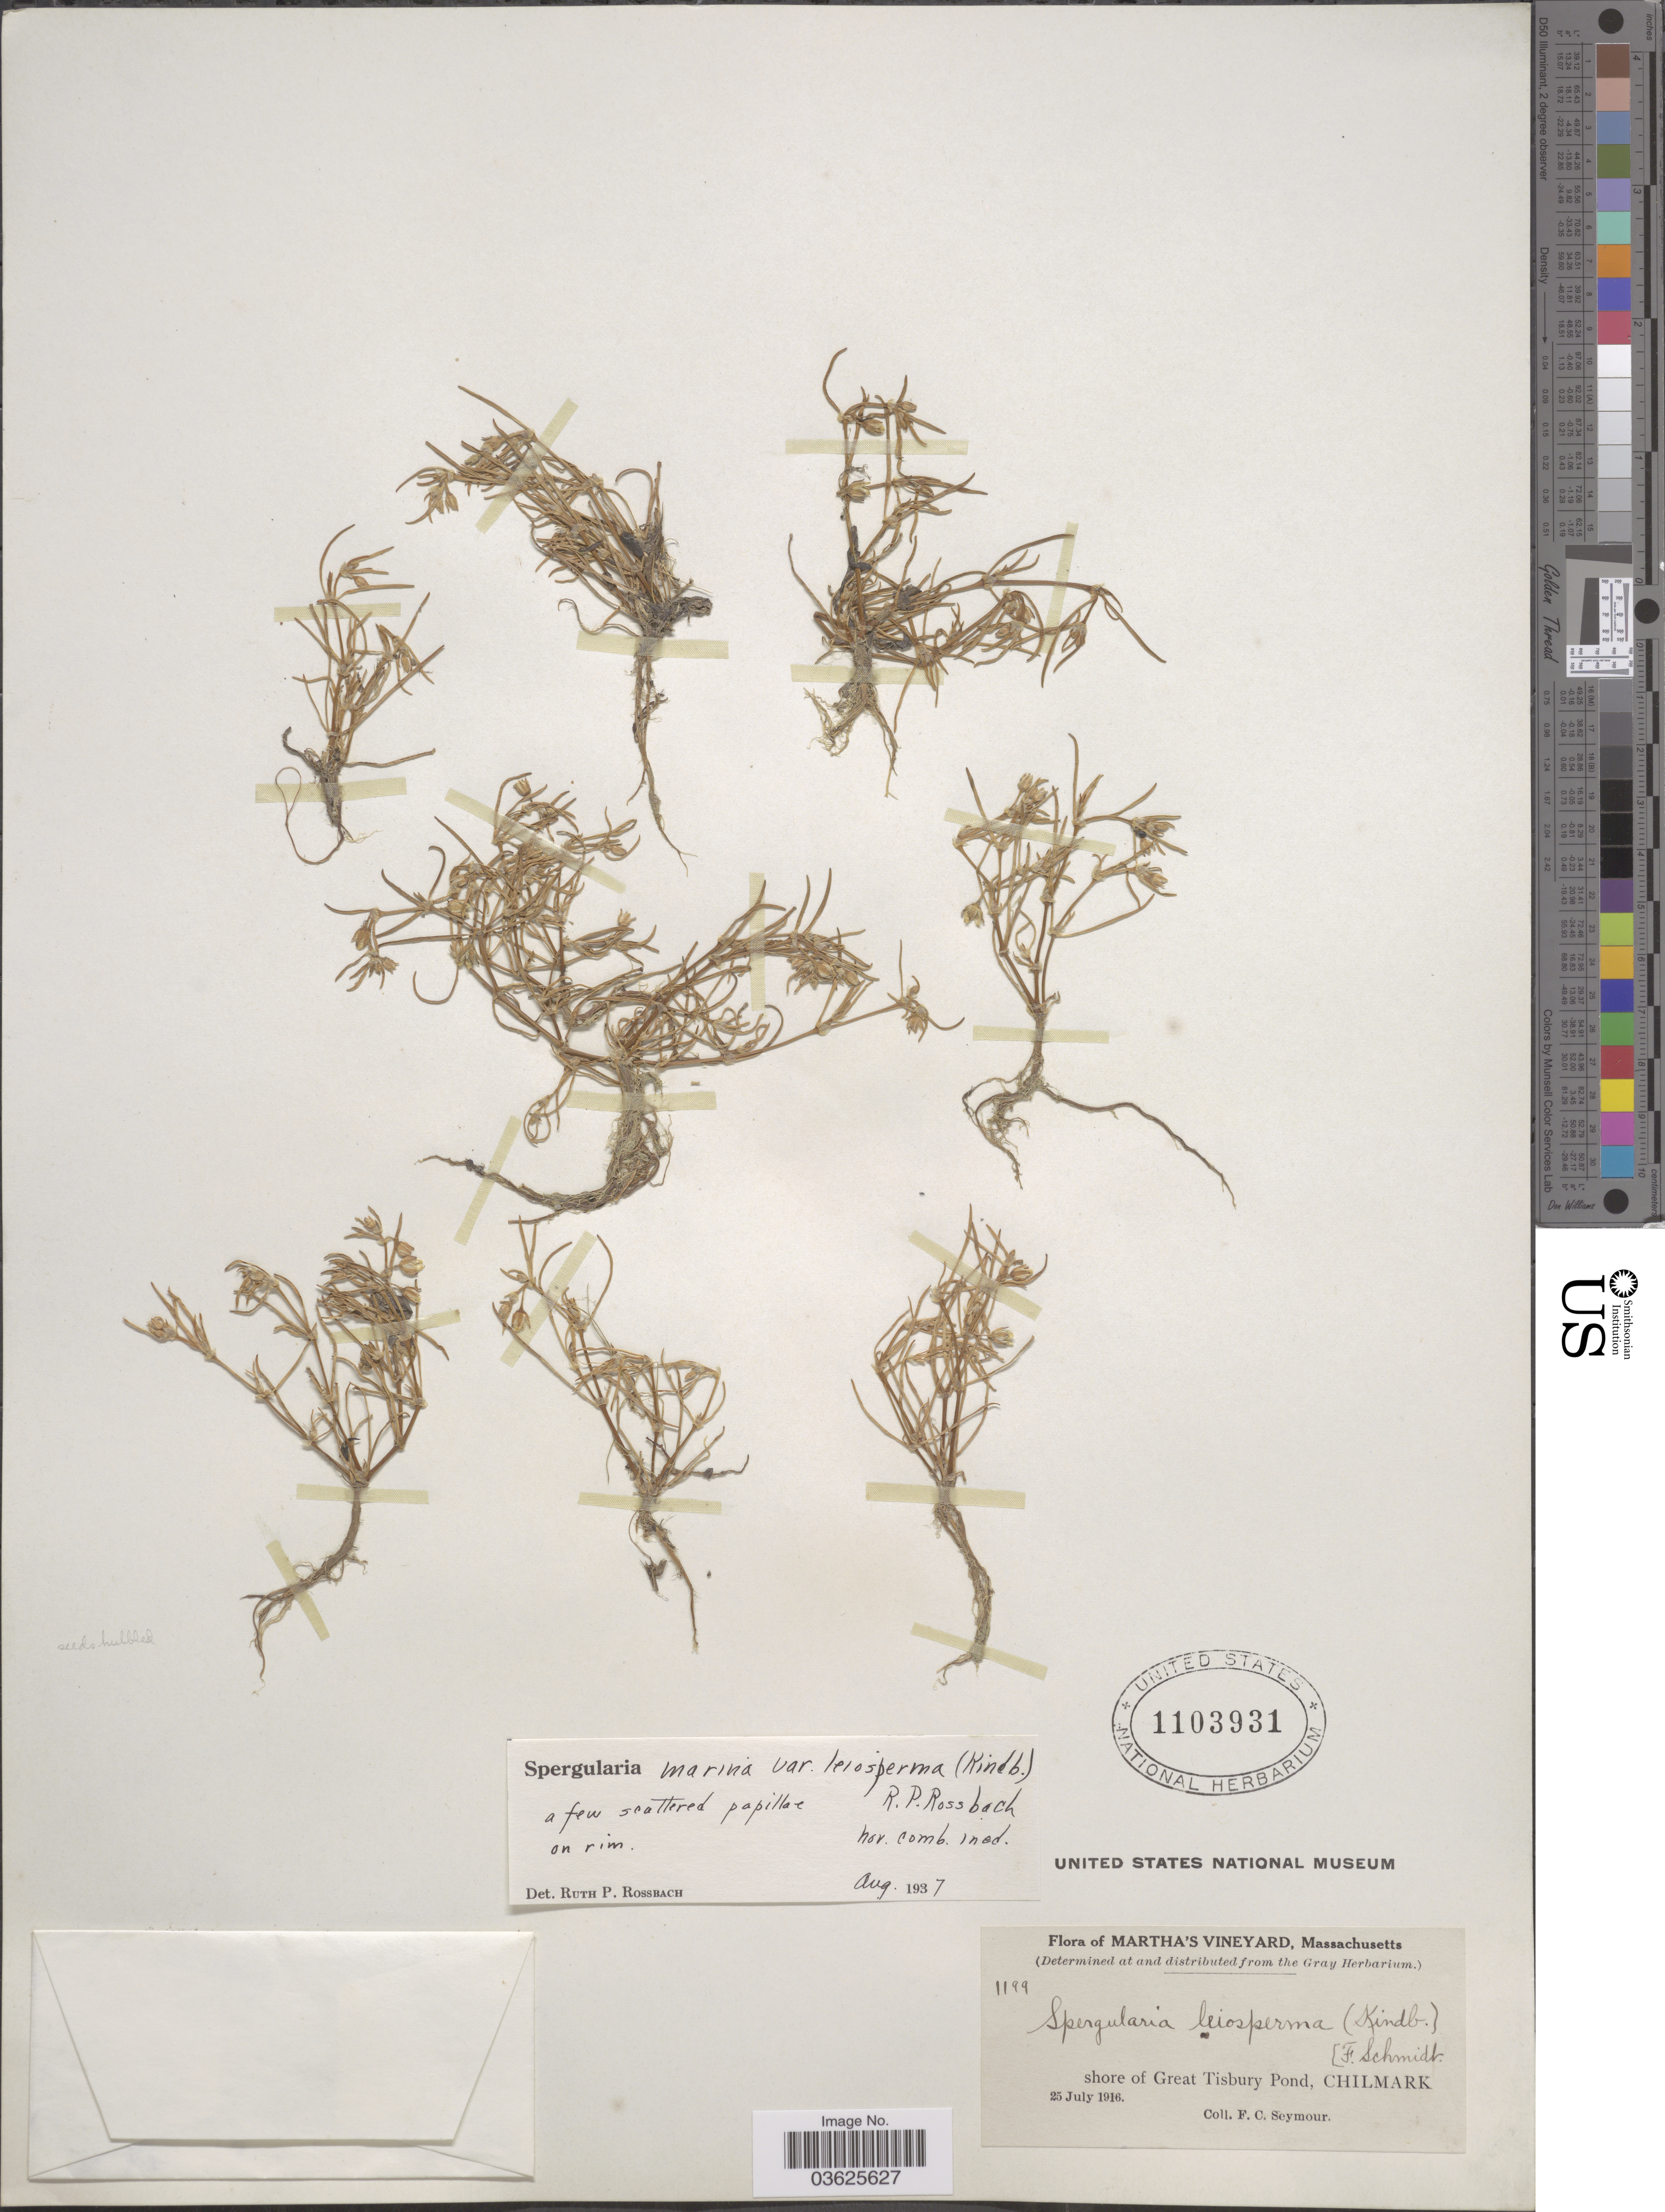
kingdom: Plantae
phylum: Tracheophyta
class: Magnoliopsida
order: Caryophyllales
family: Caryophyllaceae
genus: Spergularia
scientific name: Spergularia marina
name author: (L.) Griseb.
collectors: F. C. Seymour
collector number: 1199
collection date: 1916-07-25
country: United States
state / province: Massachusetts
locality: Martha's Vineyard. Shore of Great Tisbury Pond, Chilmark.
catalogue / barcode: US 1103931